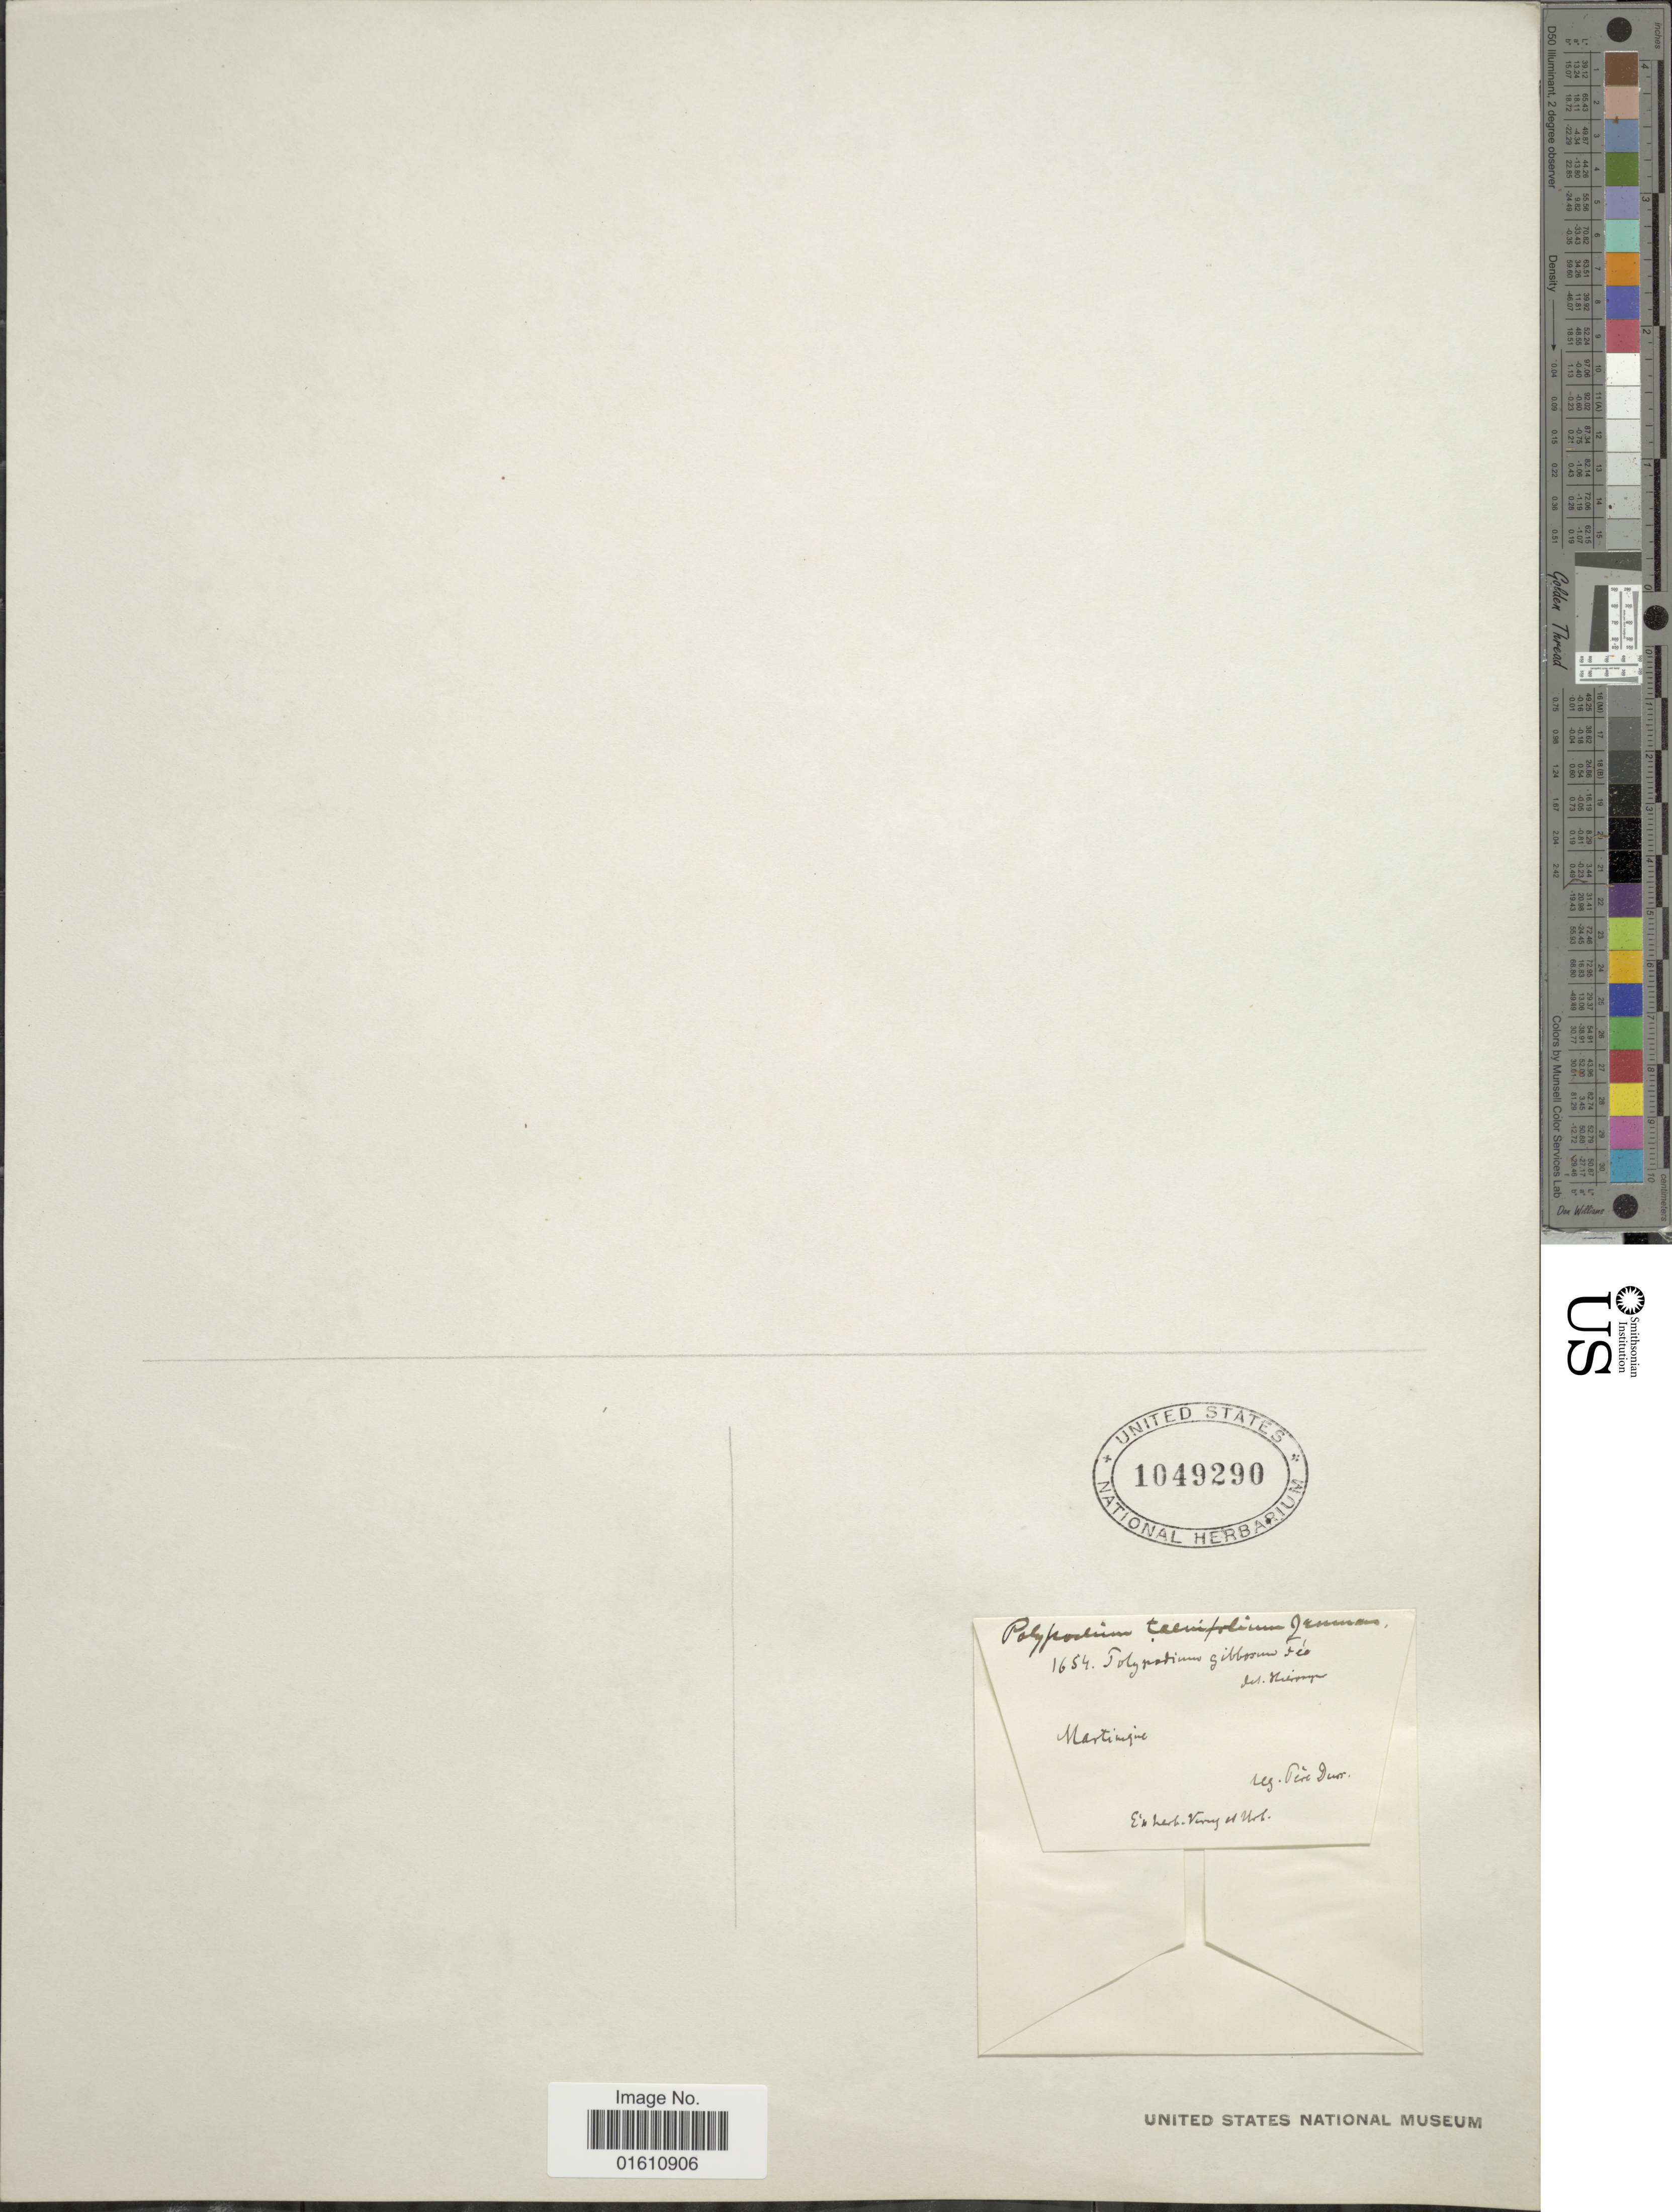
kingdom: Plantae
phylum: Tracheophyta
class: Polypodiopsida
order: Polypodiales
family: Polypodiaceae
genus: Moranopteris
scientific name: Moranopteris taenifolia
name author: (Jenman) R. Y. Hirai & J. Prado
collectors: F. Duss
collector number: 1654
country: Martinique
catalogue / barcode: US 1049290